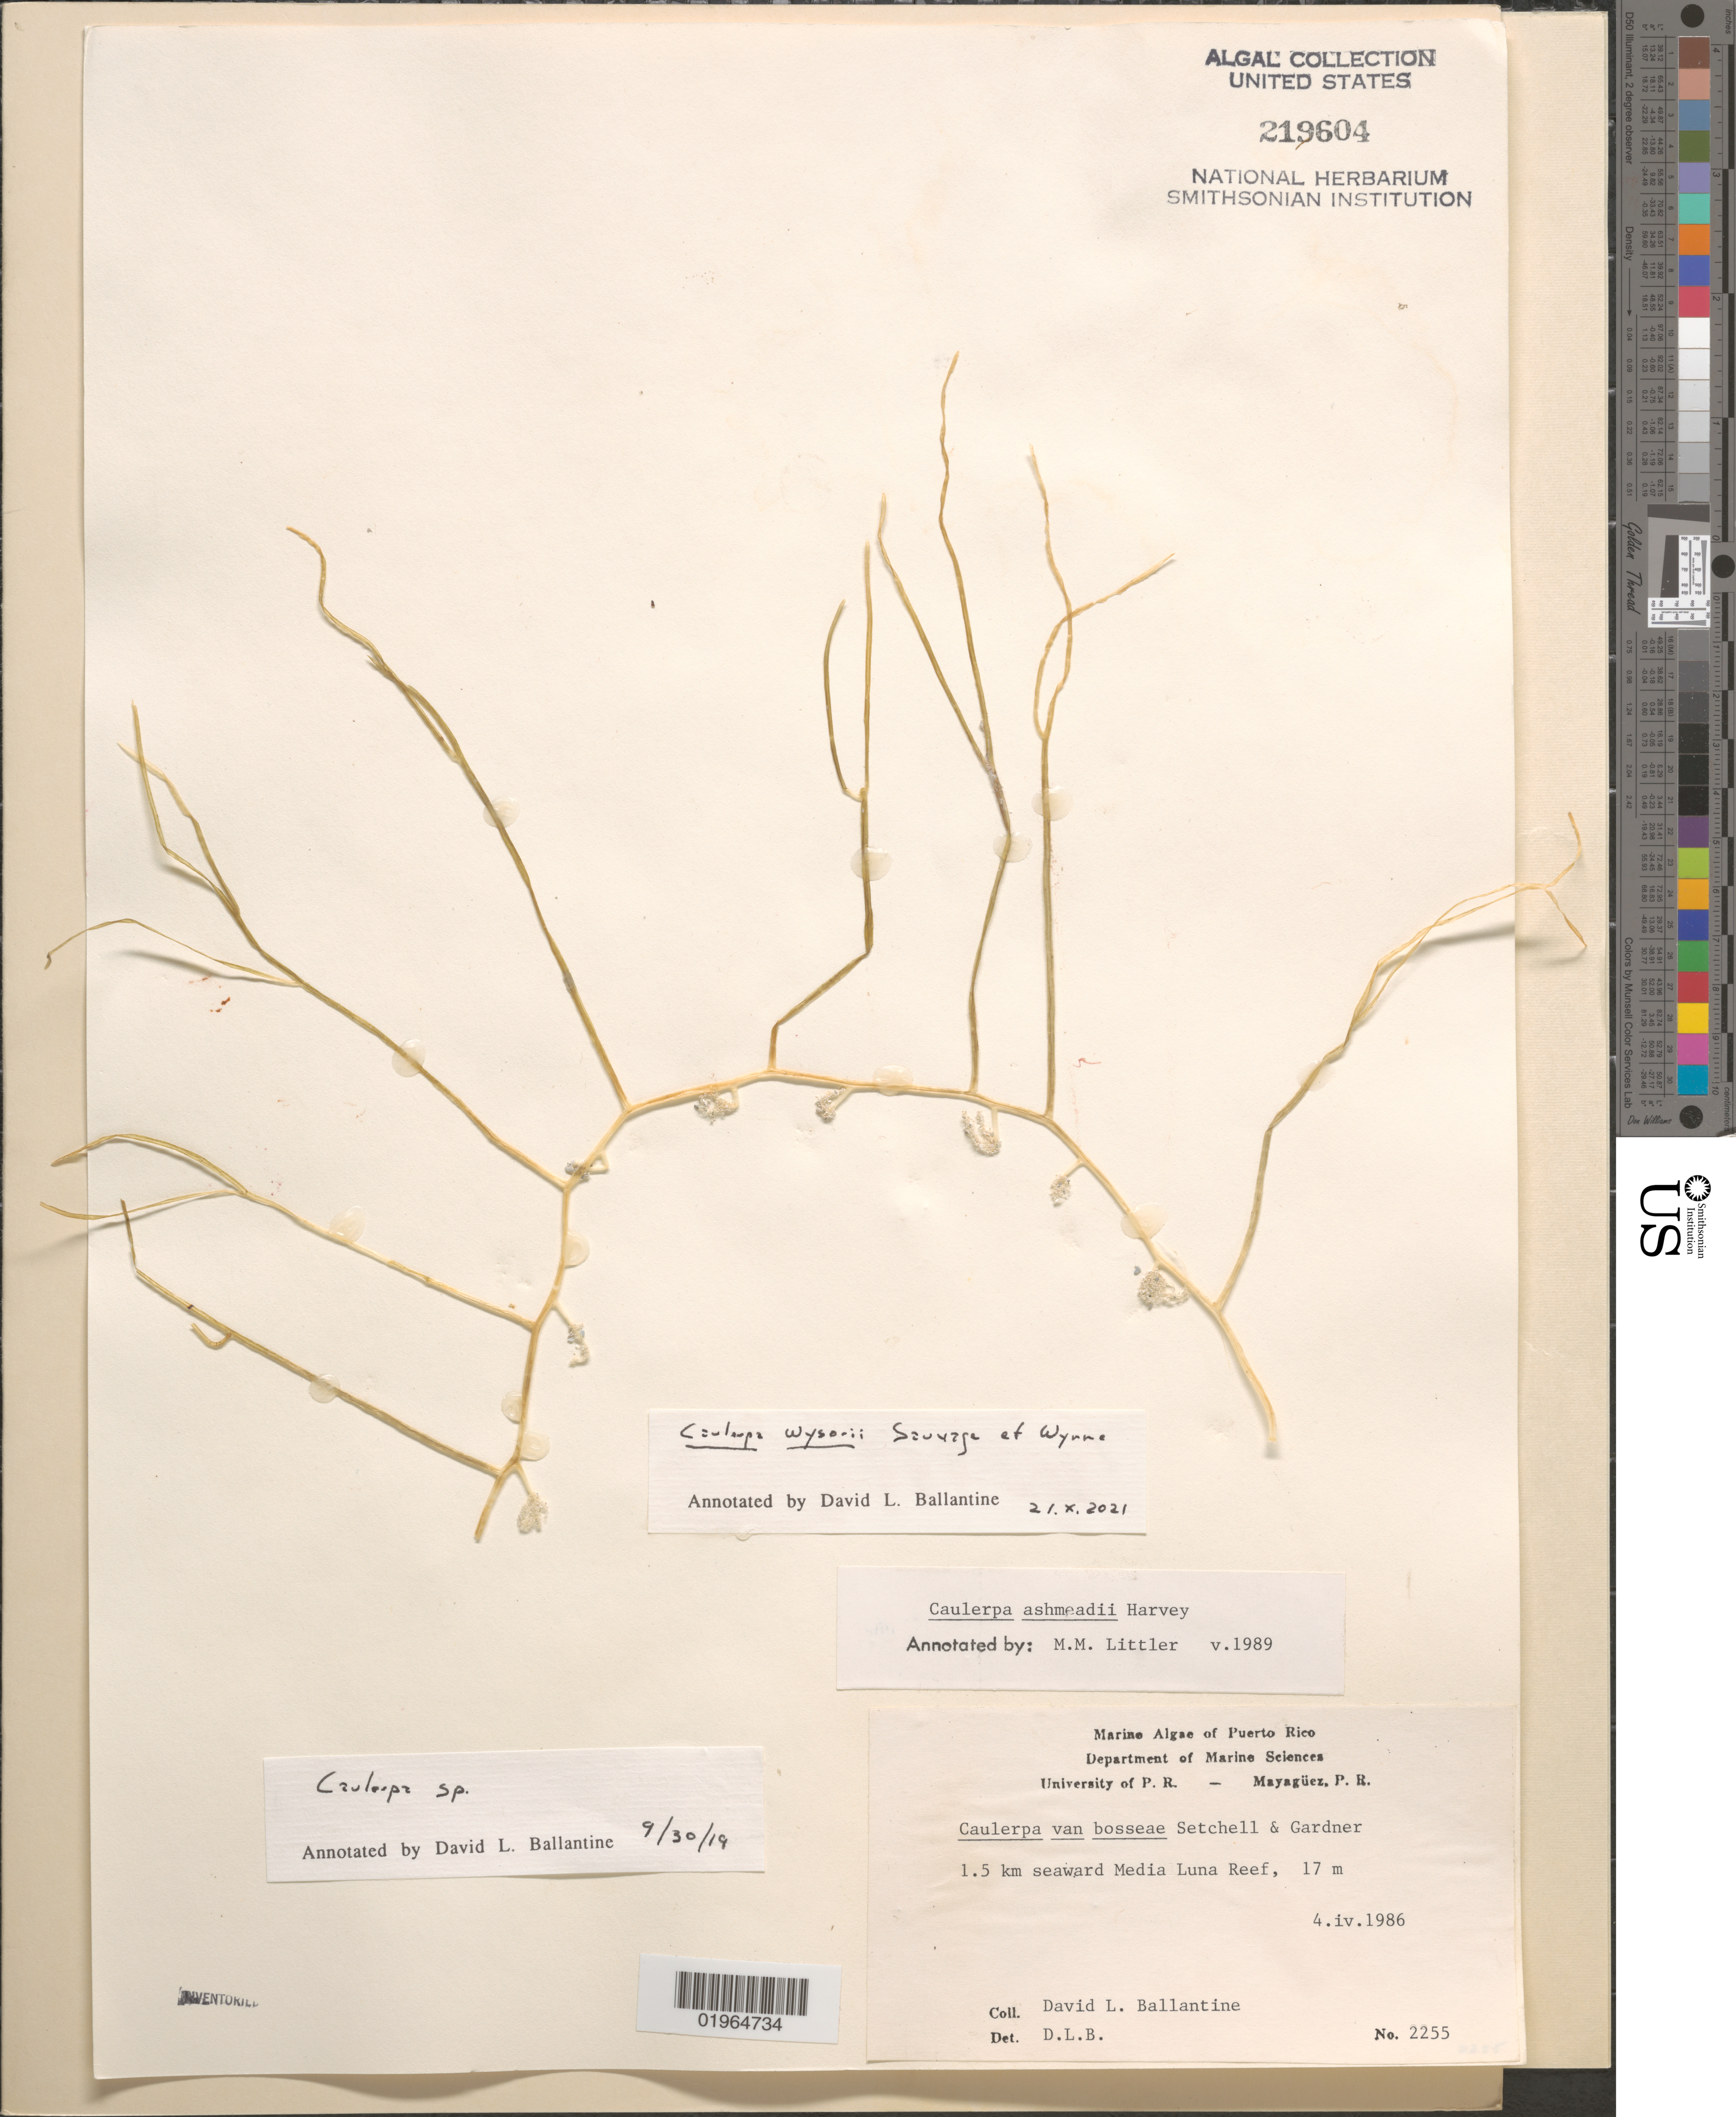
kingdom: Plantae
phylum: Chlorophyta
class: Ulvophyceae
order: Bryopsidales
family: Caulerpaceae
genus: Caulerpa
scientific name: Caulerpa wysorii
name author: Sauvage & M.J. Wynne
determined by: Ballantine, D. L.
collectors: D.L. Ballantine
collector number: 2255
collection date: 1986-04-04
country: Puerto Rico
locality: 1.5 km seaward Media Luna Reef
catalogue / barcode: US 219604